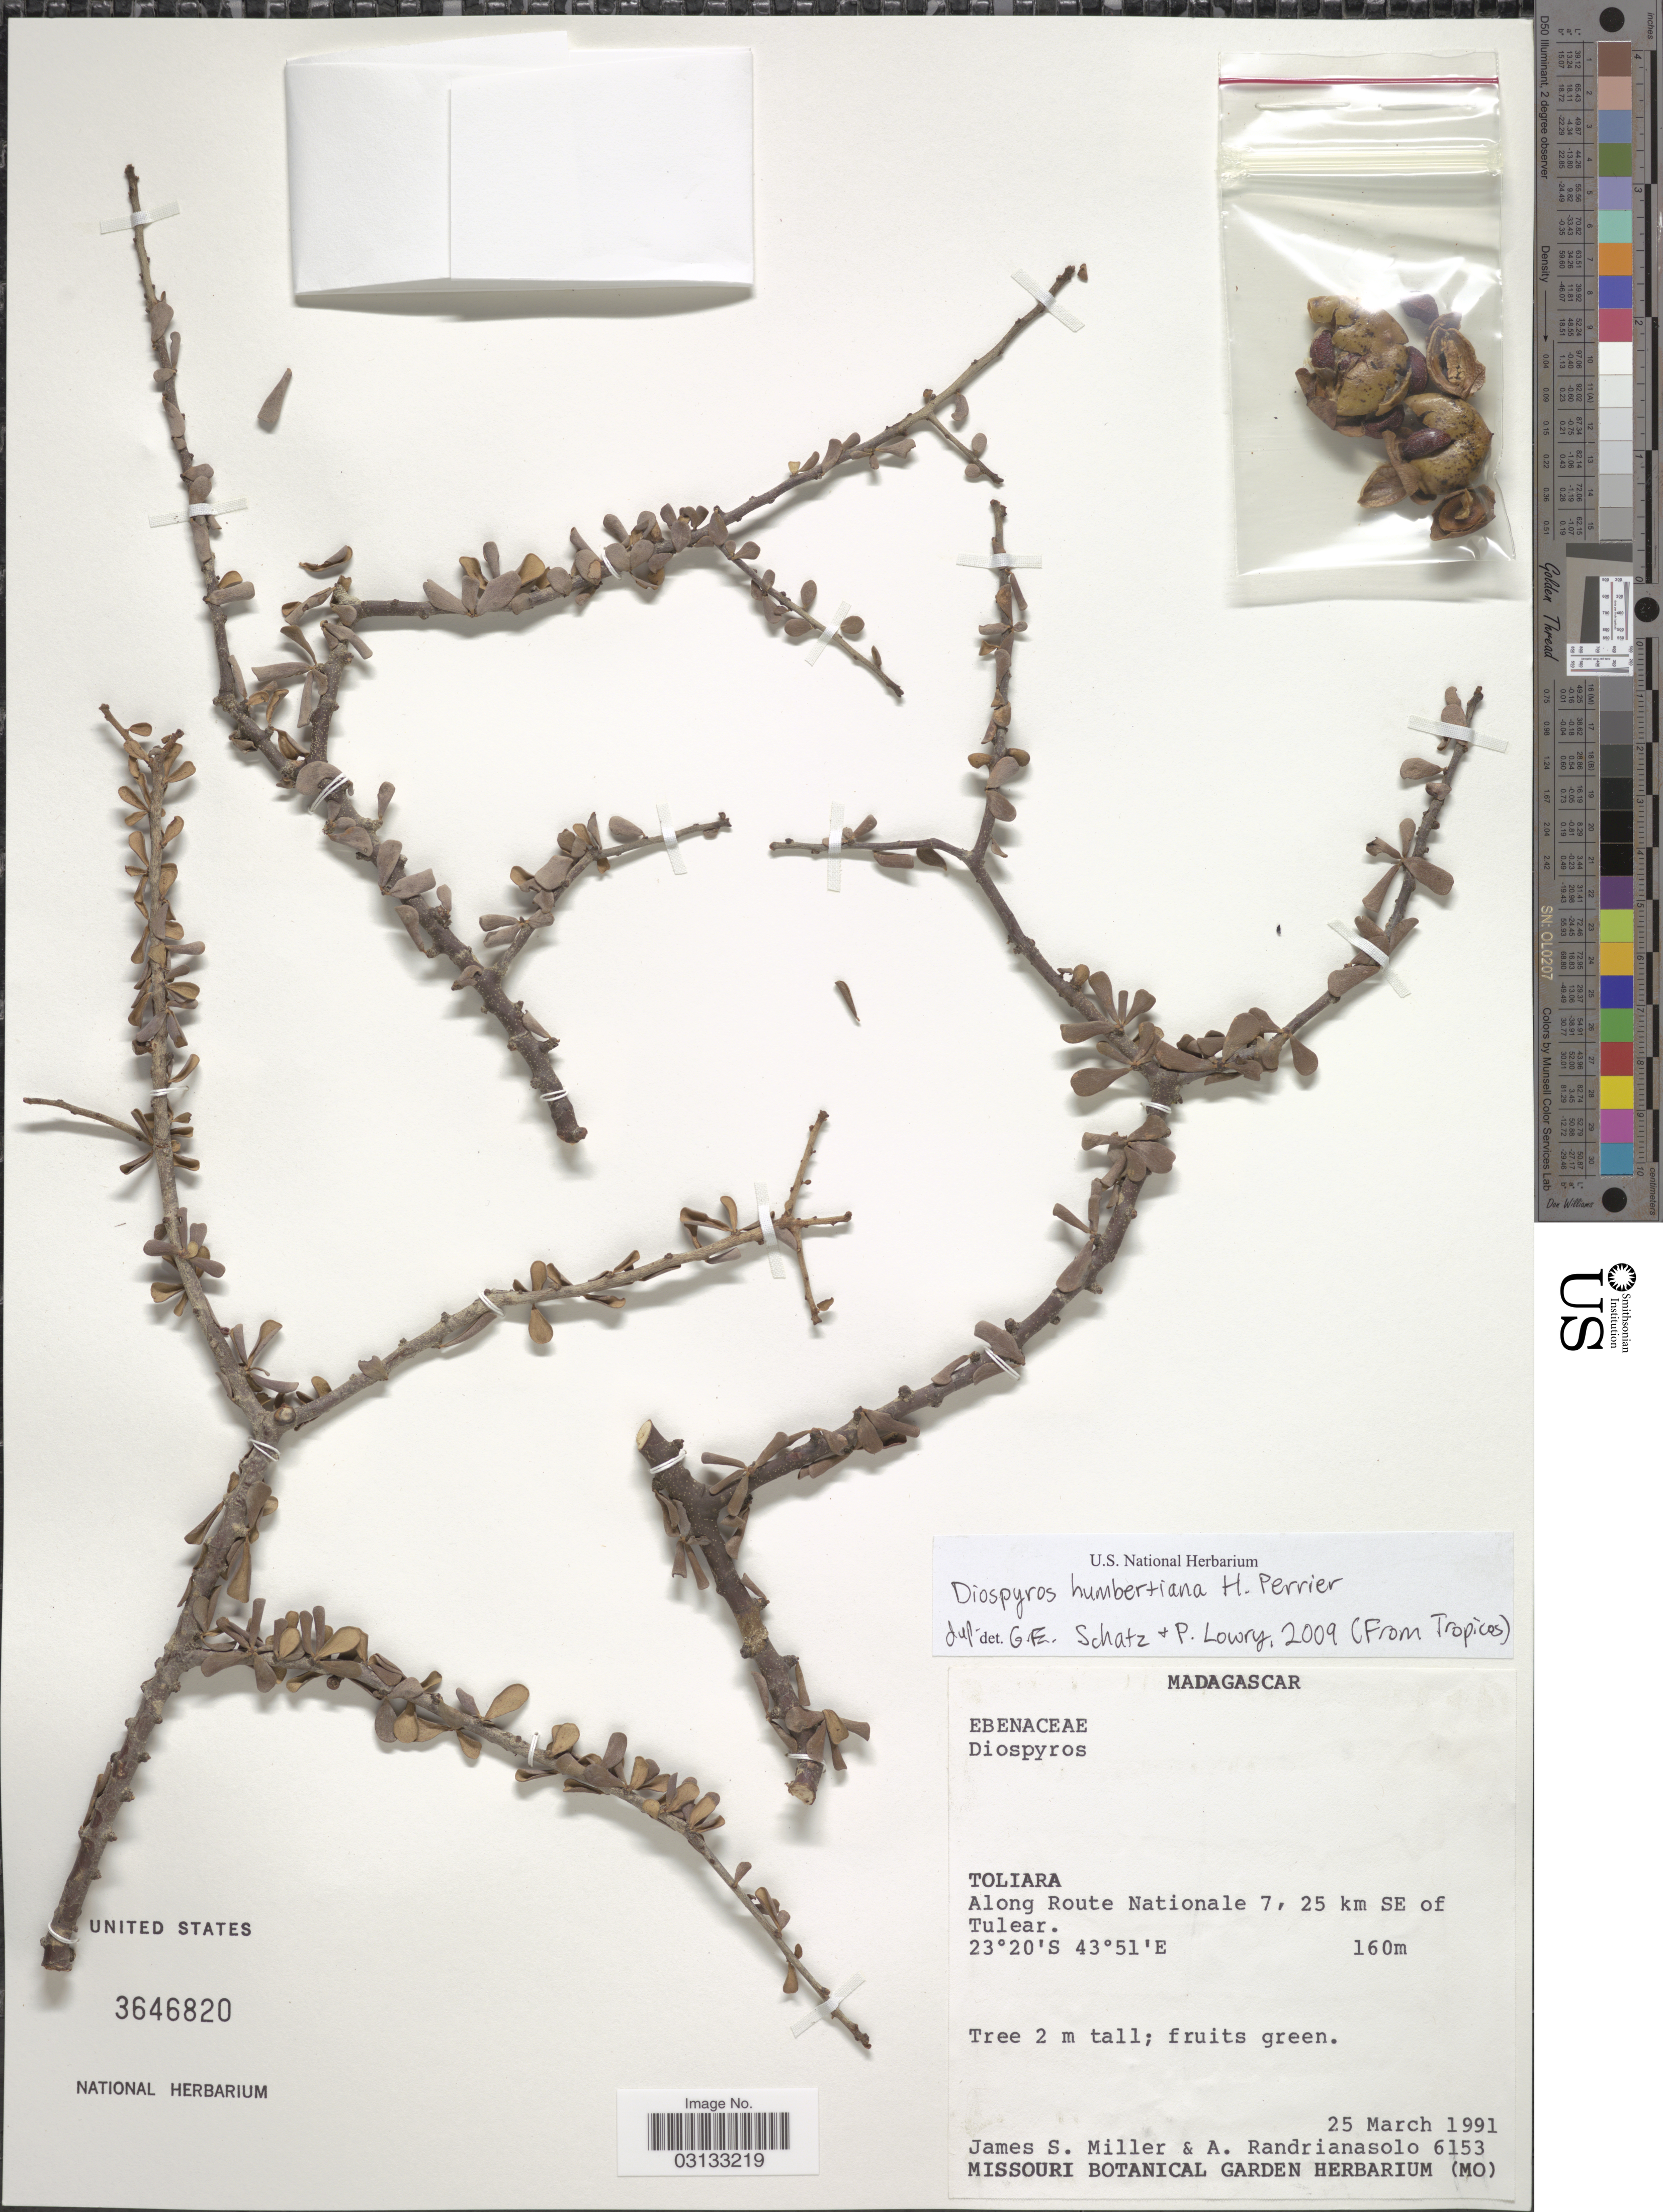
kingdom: Plantae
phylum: Tracheophyta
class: Magnoliopsida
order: Ericales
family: Ebenaceae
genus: Diospyros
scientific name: Diospyros humbertiana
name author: H. Perrier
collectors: J. S. Miller & A. Randrianasolo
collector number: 6153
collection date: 1991-03-25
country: Madagascar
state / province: Atsimo-Andrefana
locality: Along Route Nationale 7, 25 km SE of Tulear.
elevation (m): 160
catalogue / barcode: US 3646820